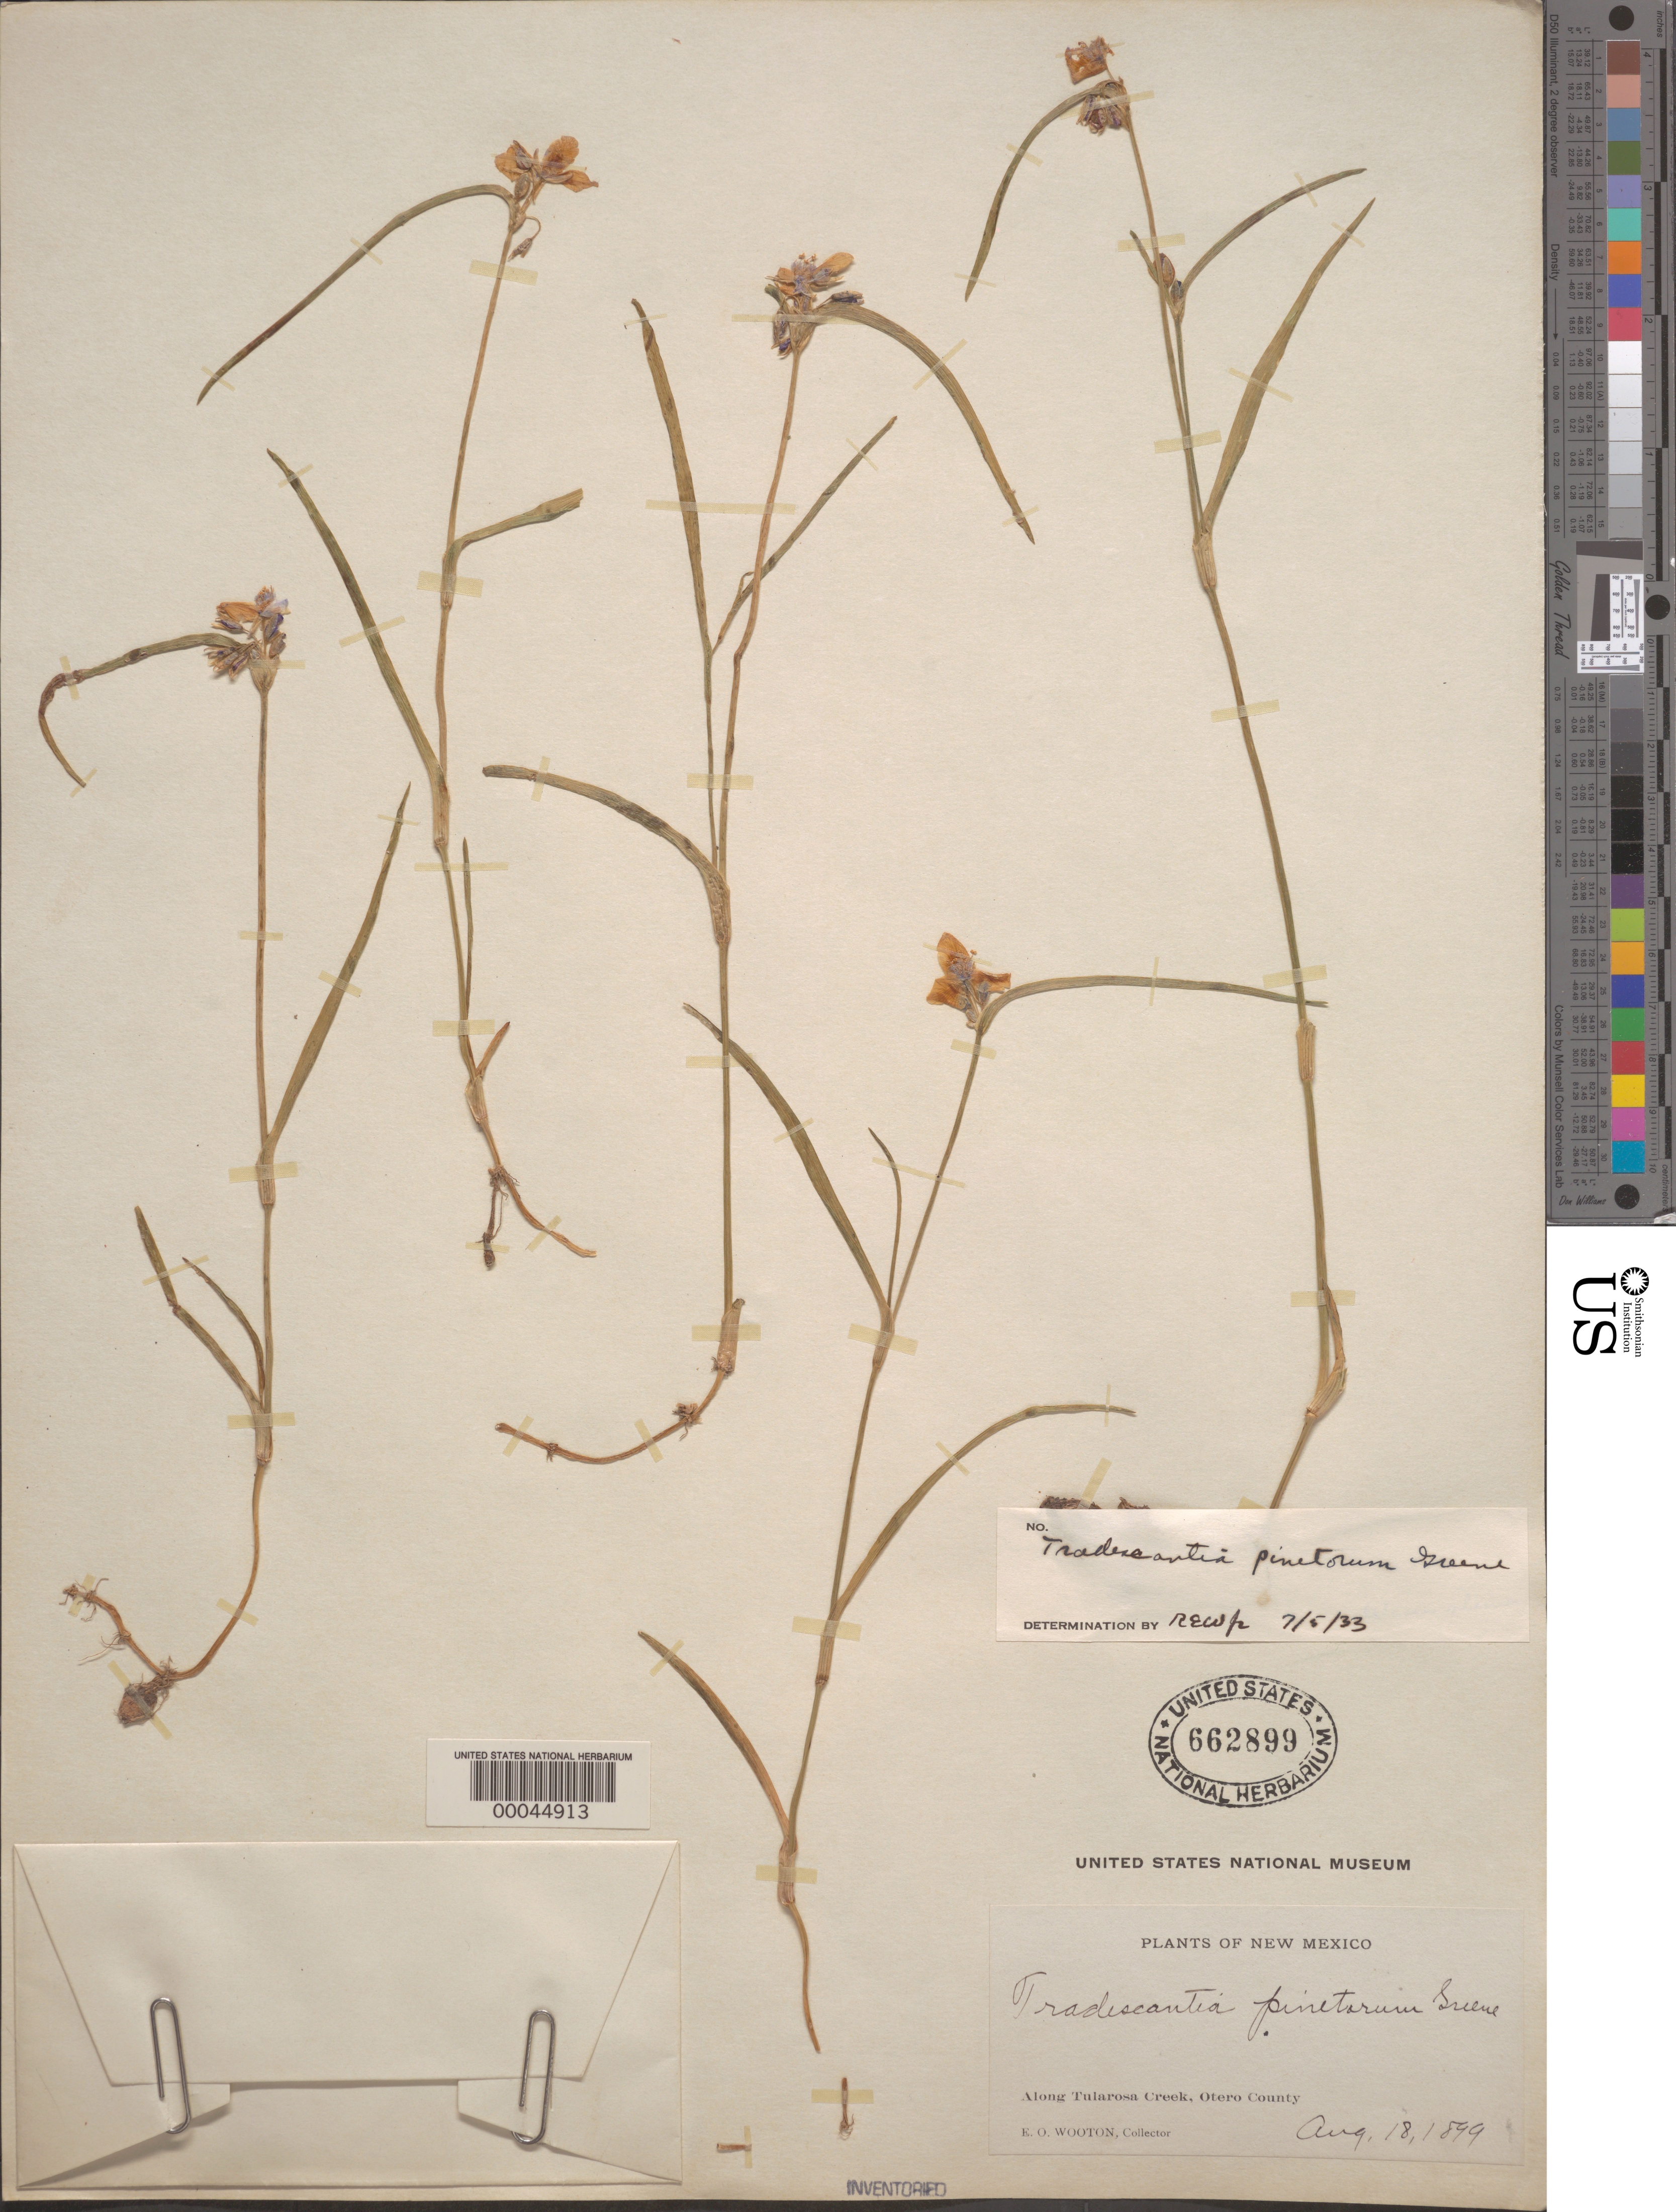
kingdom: Plantae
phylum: Tracheophyta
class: Liliopsida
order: Commelinales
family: Commelinaceae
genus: Tradescantia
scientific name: Tradescantia pinetorum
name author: Greene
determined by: Woodward, R. E.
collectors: E. O. Wooton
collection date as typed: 18 Aug 1899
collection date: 1899-08-18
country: United States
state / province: New Mexico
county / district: Otero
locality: Tularosa creek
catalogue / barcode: US 662899